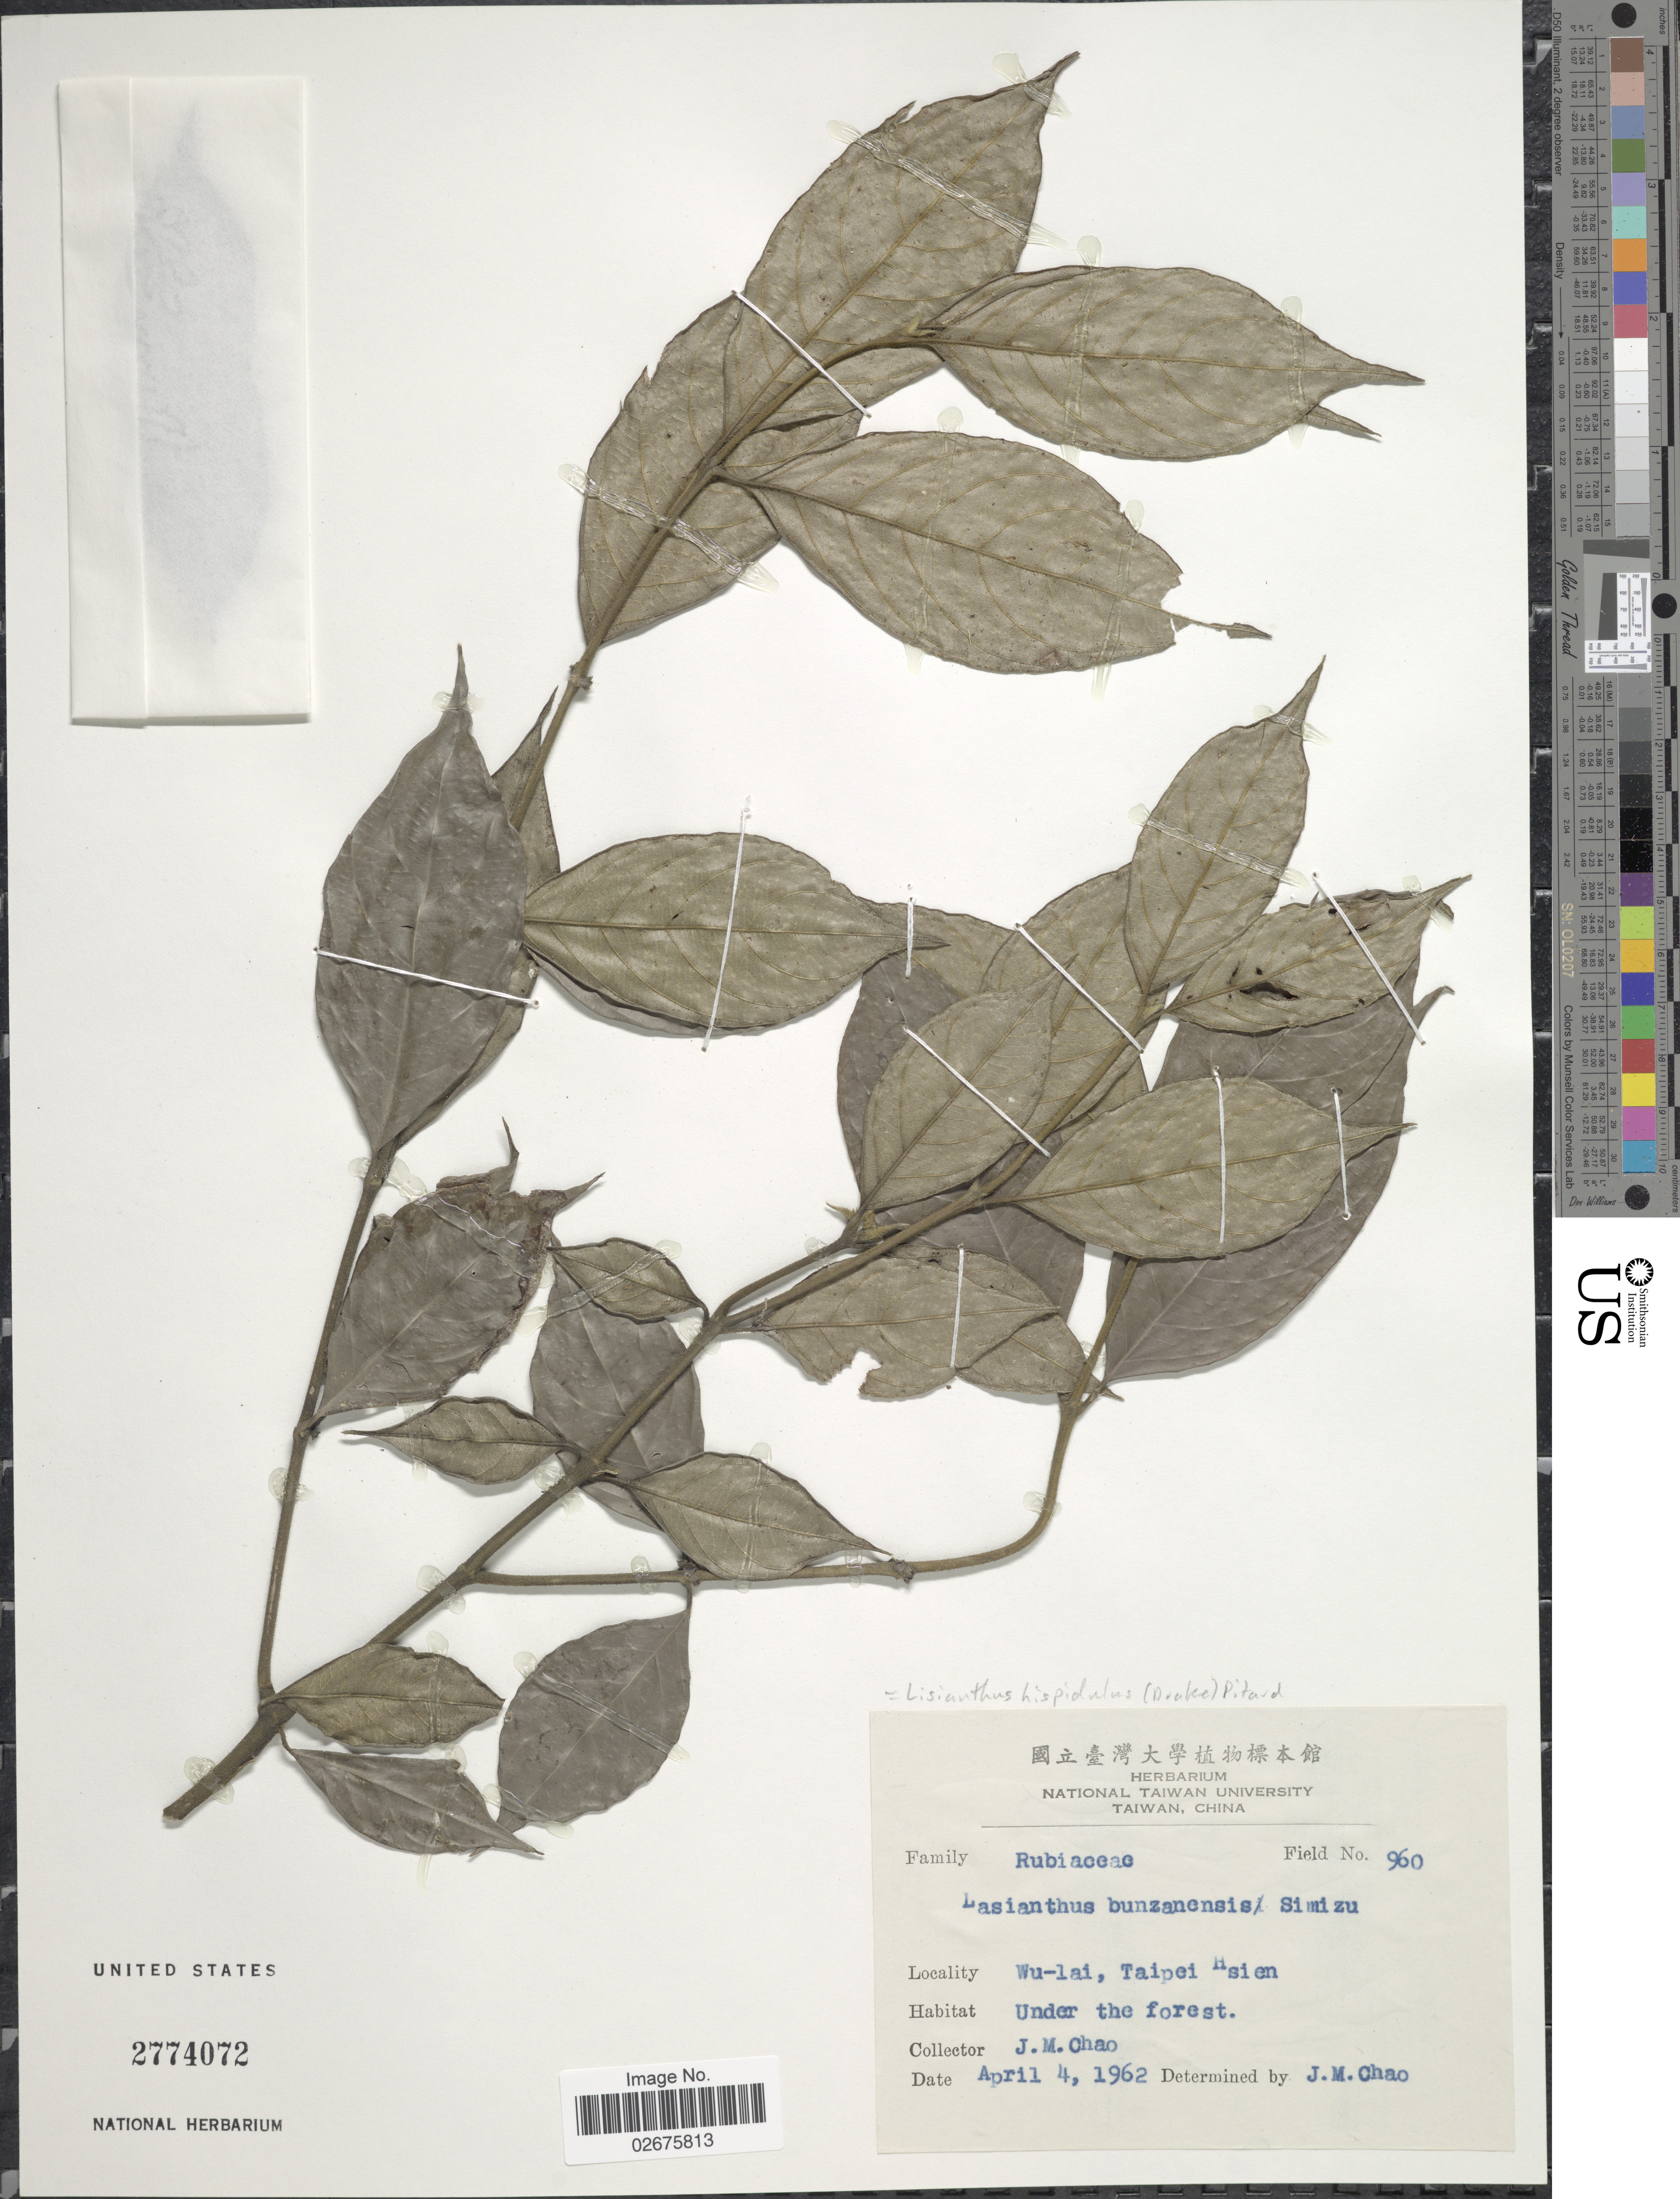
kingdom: Plantae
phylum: Tracheophyta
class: Magnoliopsida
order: Gentianales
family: Rubiaceae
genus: Lasianthus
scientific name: Lasianthus hispidulus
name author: (Drake) Pit.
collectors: J. Chao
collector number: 960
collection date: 1962-04-04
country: Taiwan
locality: Wu-lai, Taipei Hsien, Under the forest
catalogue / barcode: US 2774072